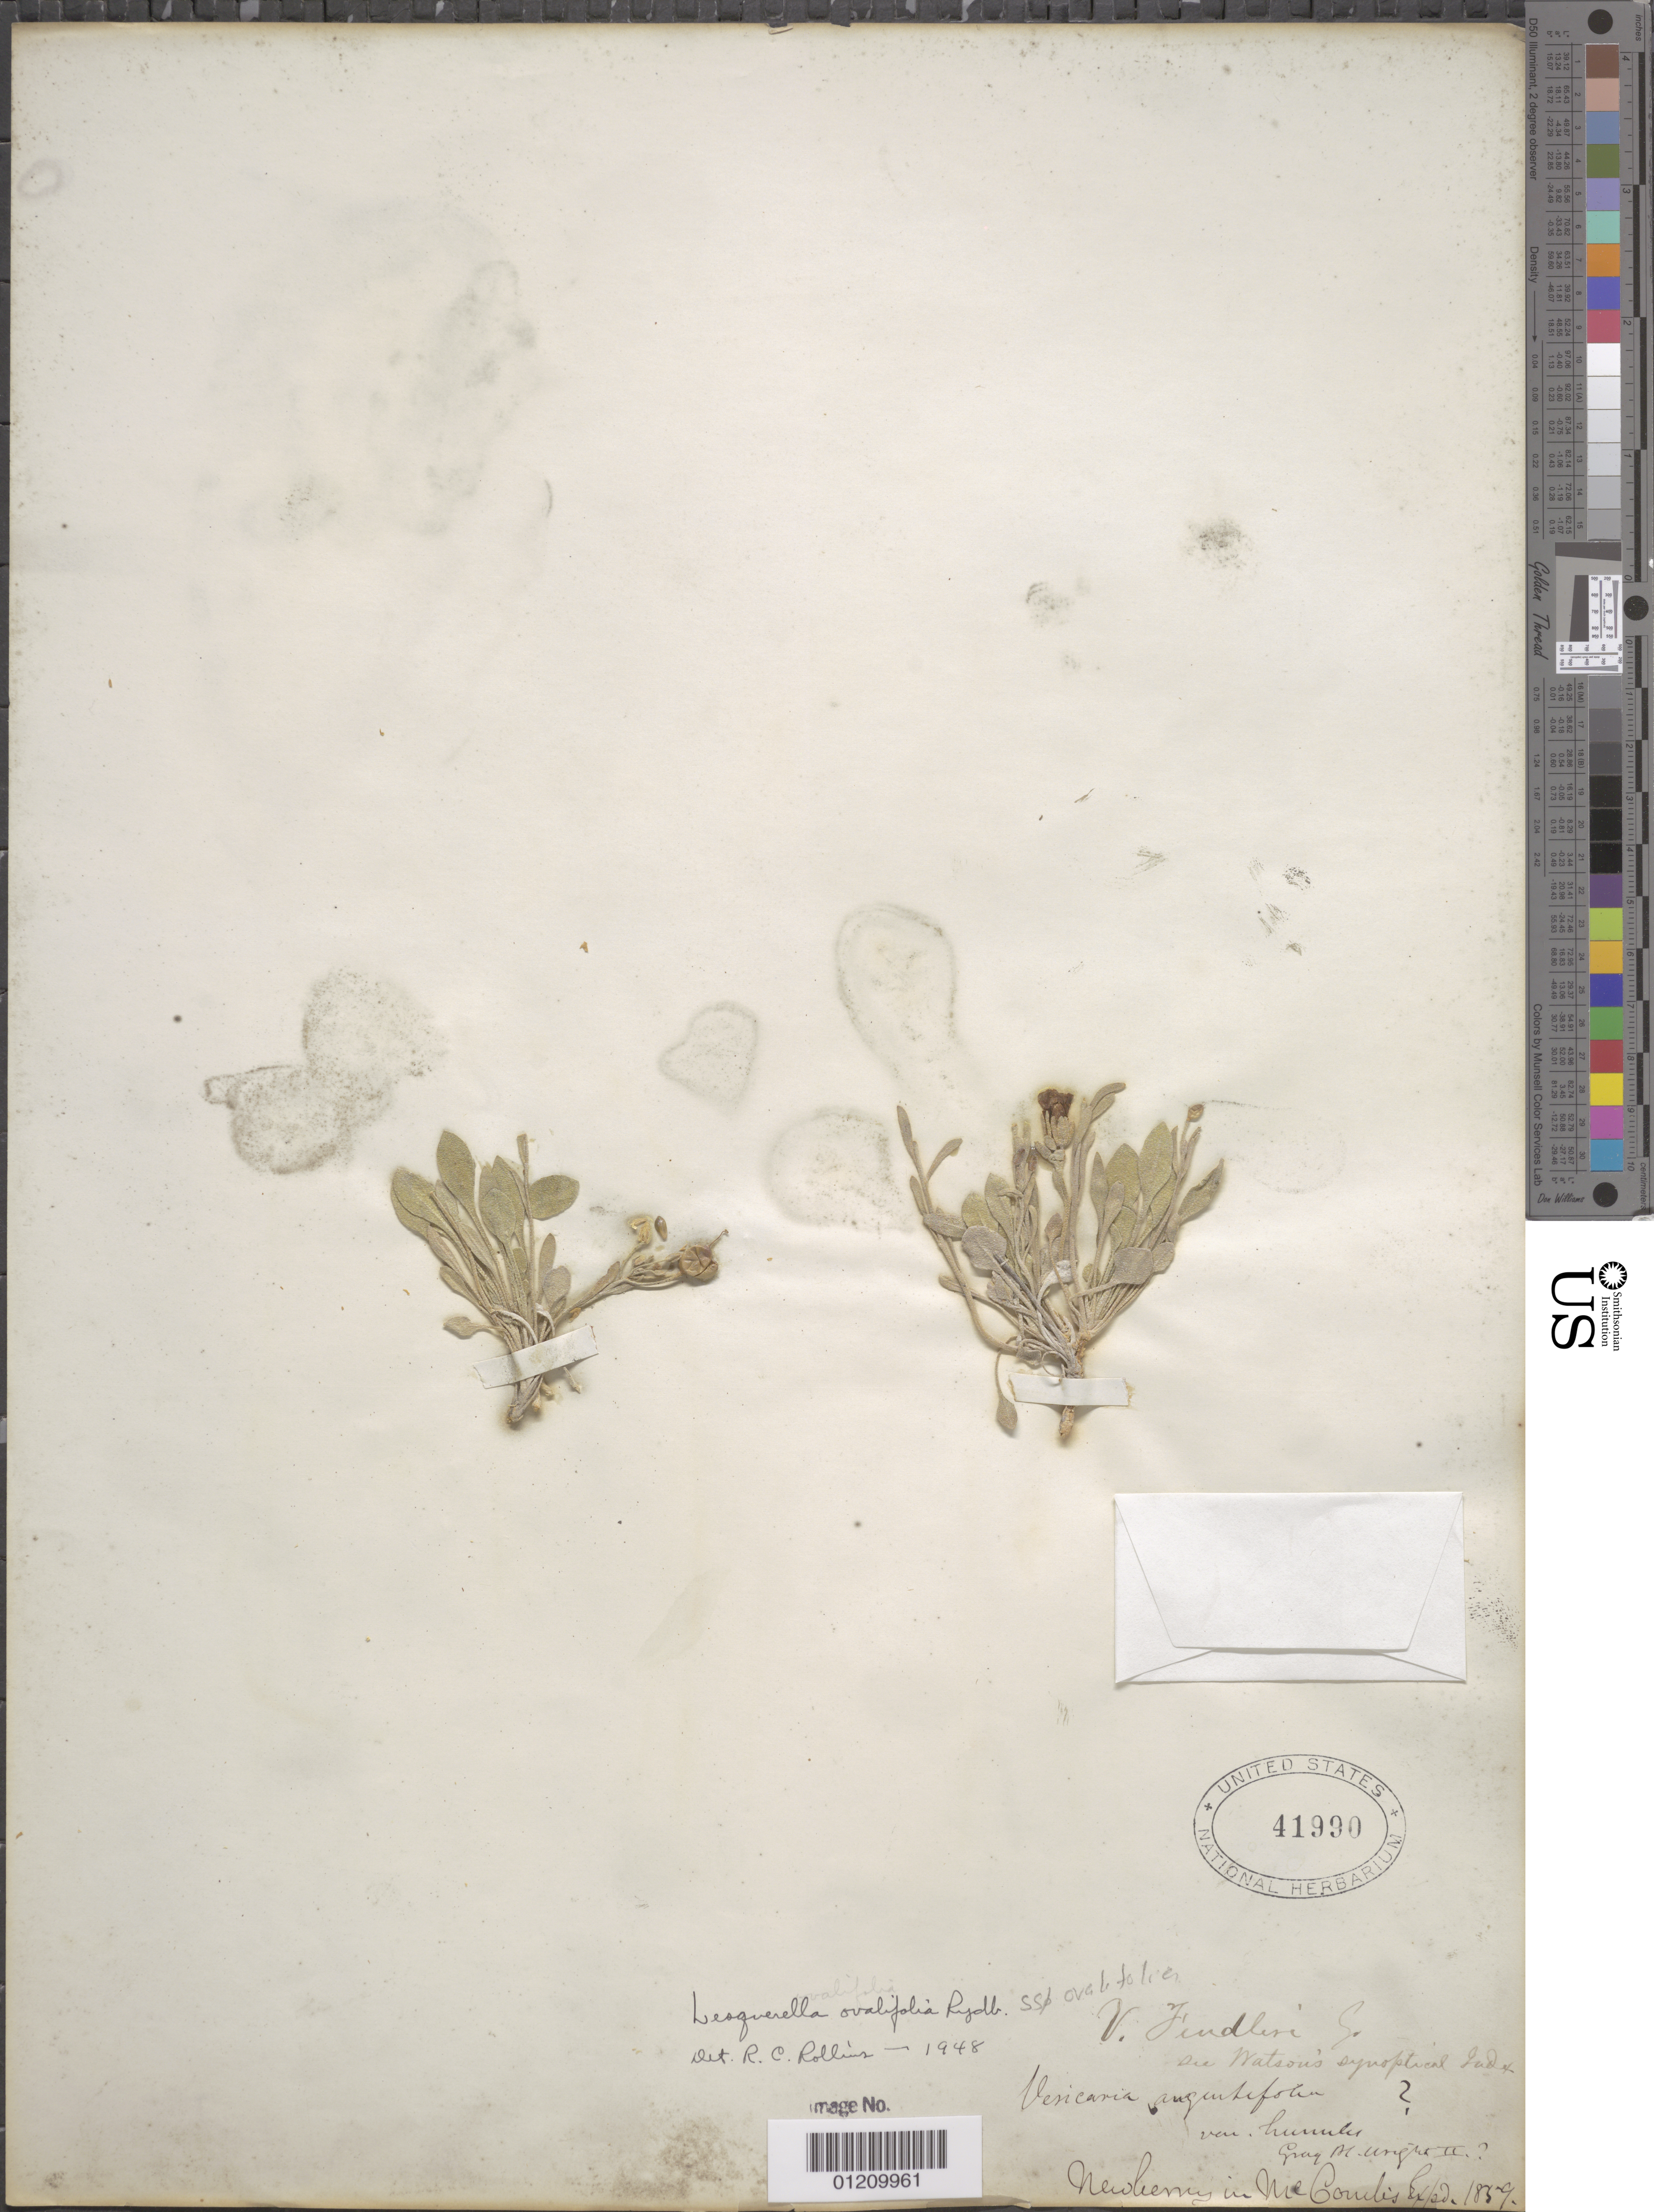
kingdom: Plantae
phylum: Tracheophyta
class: Magnoliopsida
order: Brassicales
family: Brassicaceae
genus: Lesquerella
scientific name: Lesquerella ovalifolia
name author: Rydb. ex Britton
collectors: Newberry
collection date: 1859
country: United States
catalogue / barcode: US 41990